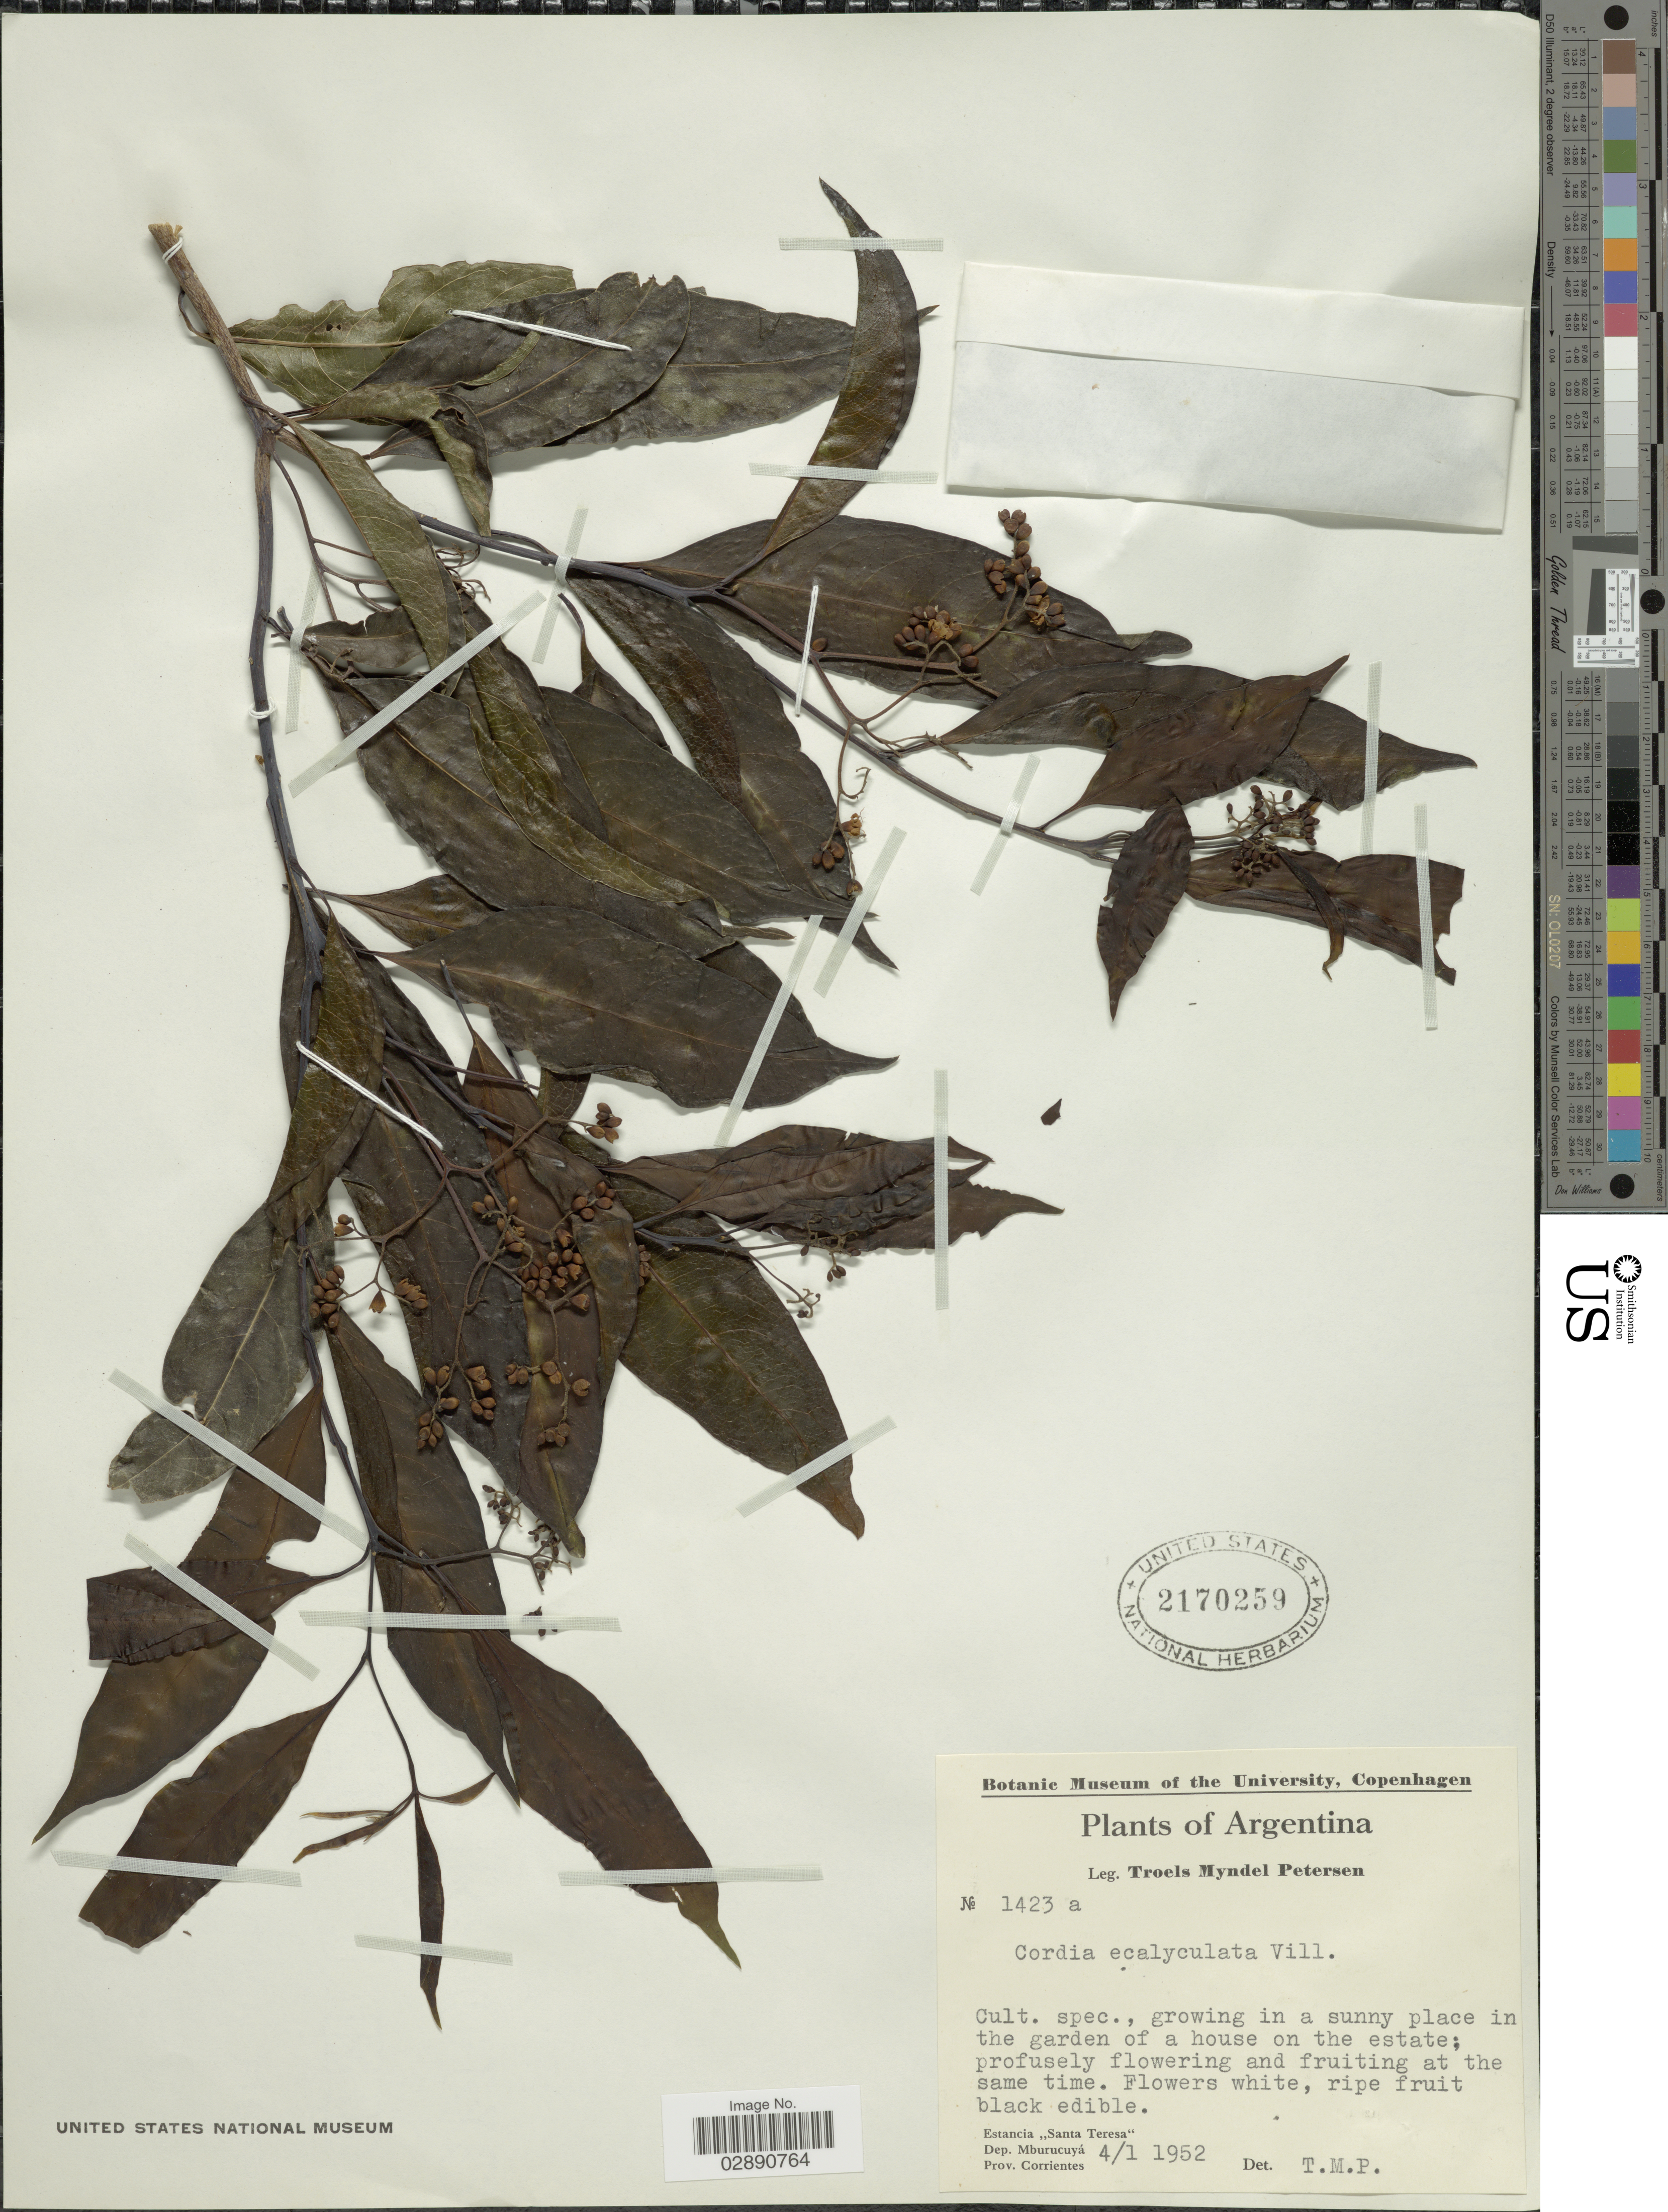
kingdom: Plantae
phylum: Tracheophyta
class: Magnoliopsida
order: Boraginales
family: Cordiaceae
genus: Cordia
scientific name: Cordia ecalyculata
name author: Vell.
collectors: T. Pederson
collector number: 1423a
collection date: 1952-01-04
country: Argentina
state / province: Corrientes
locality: Estancia "Santa Teresa". Dep. Mburucuyá.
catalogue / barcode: US 2170259